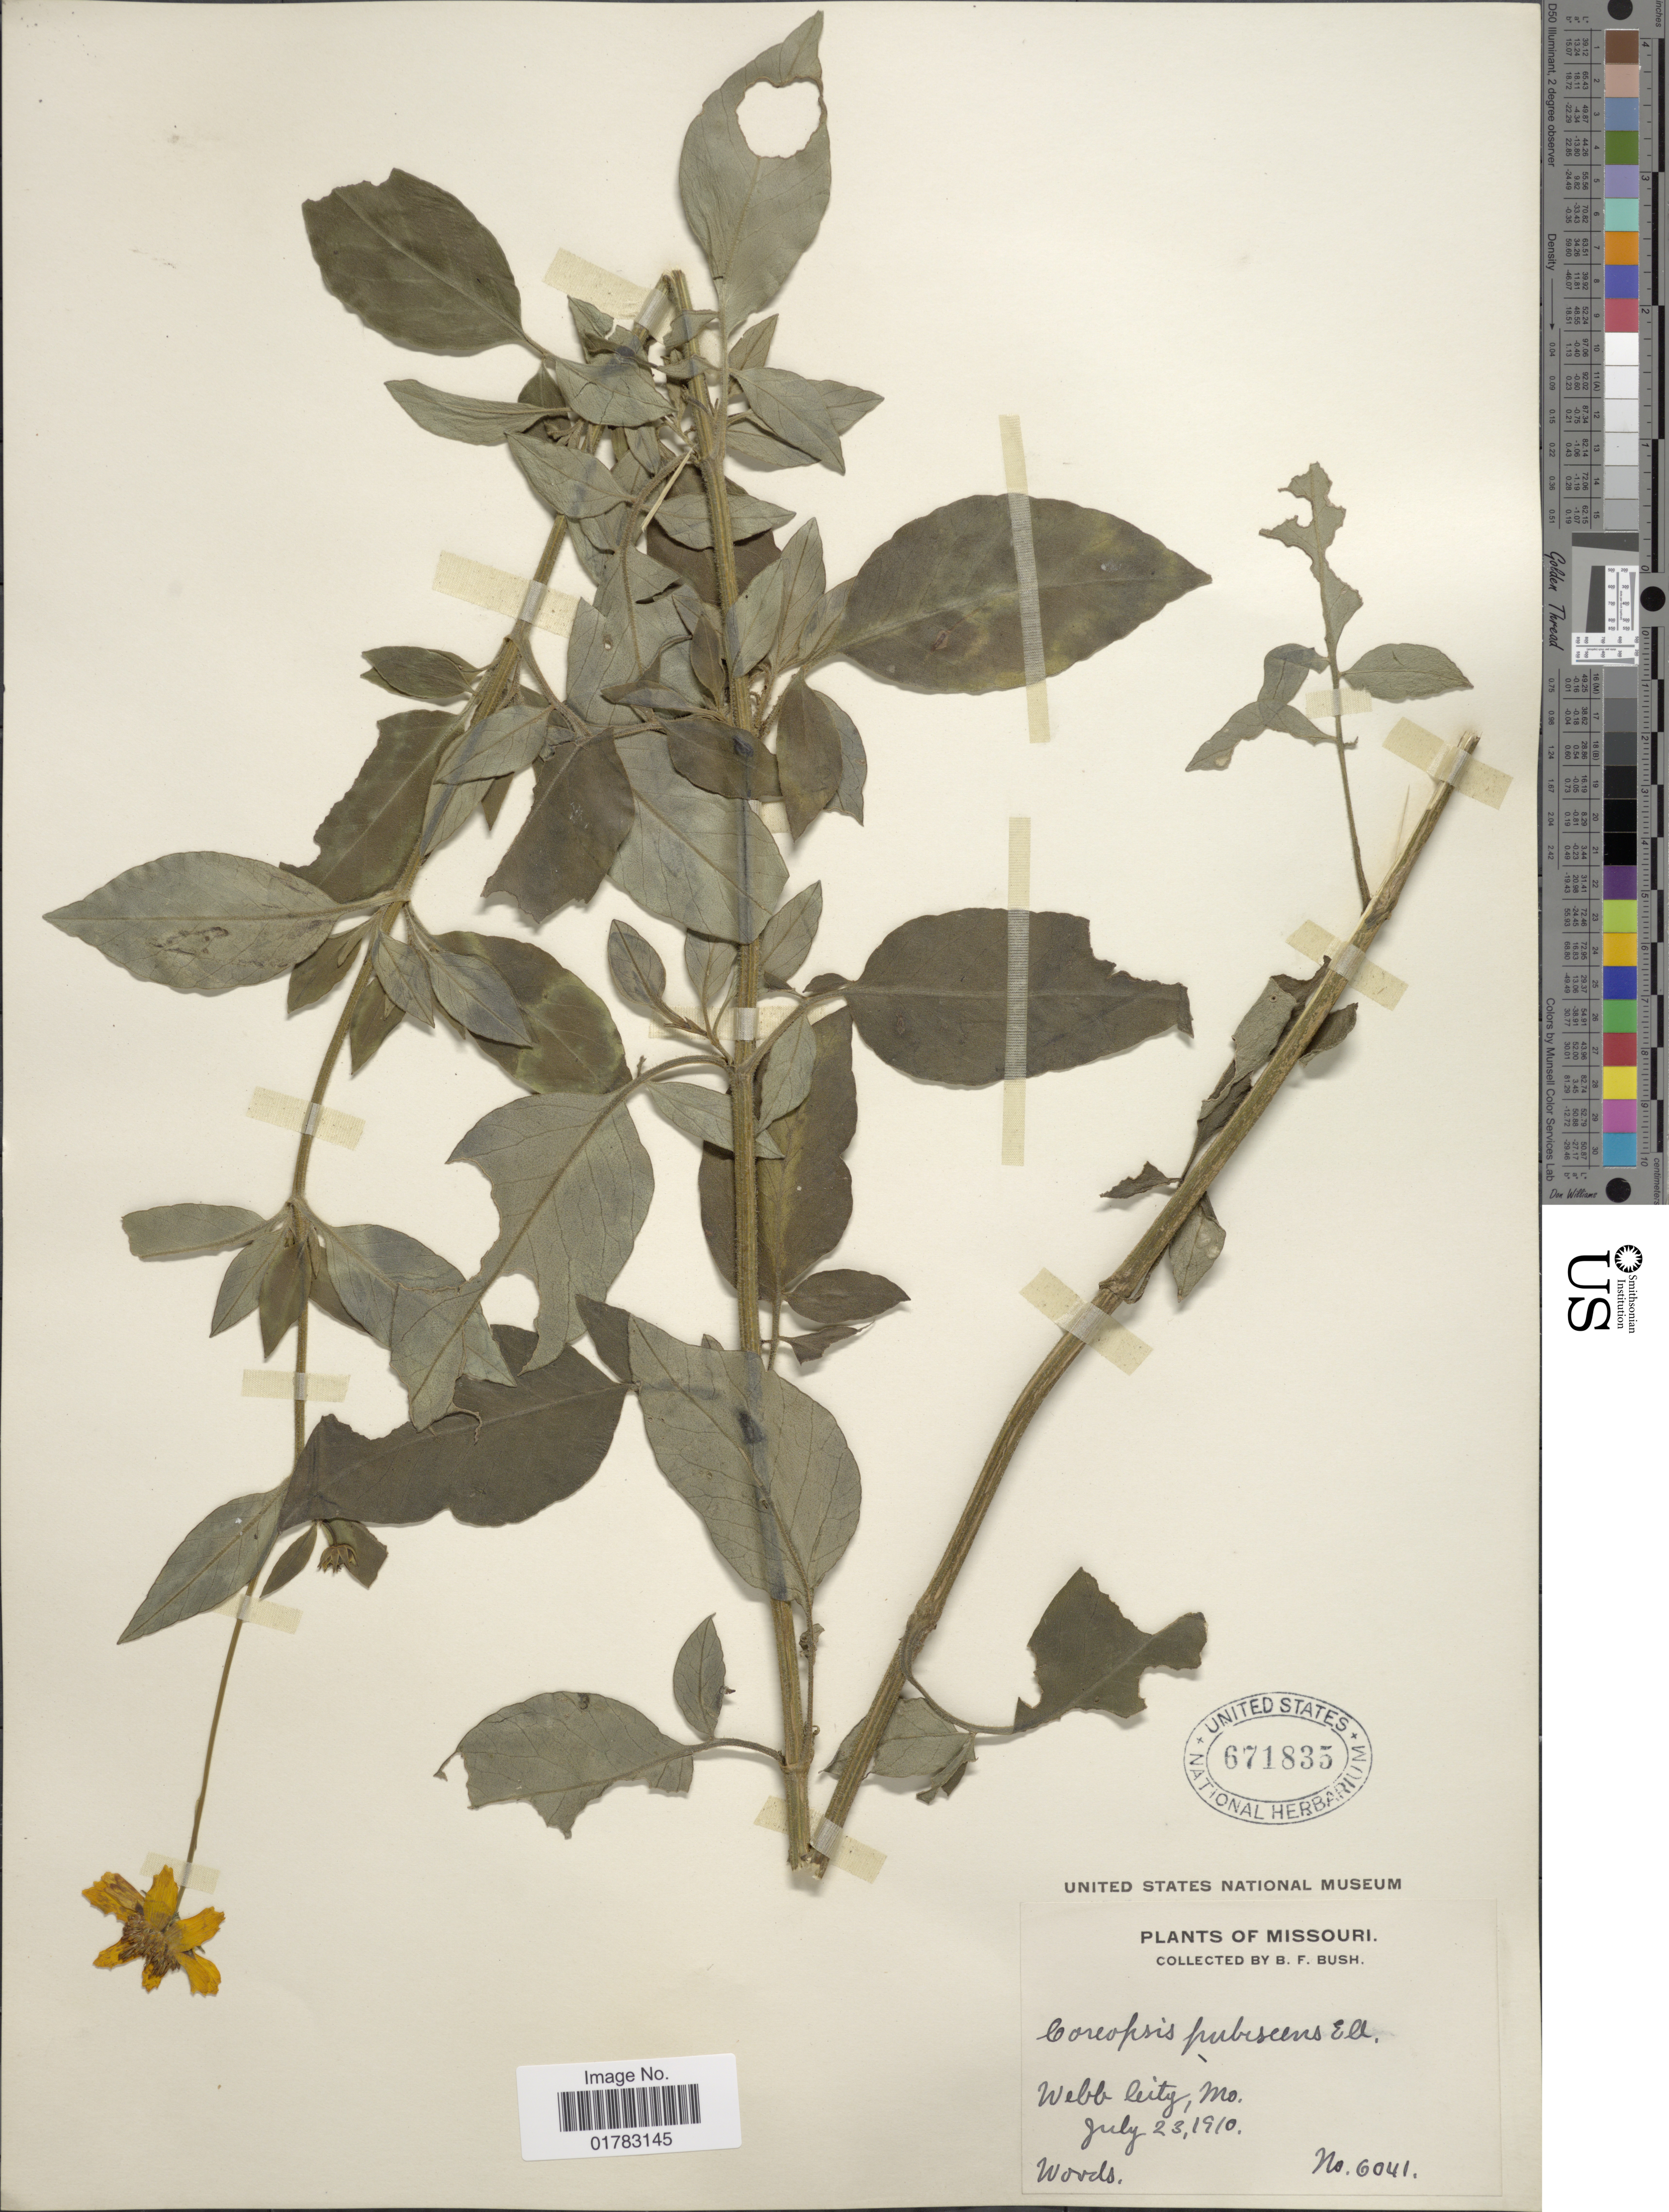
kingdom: Plantae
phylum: Tracheophyta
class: Magnoliopsida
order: Asterales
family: Asteraceae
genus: Coreopsis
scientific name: Coreopsis pubescens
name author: Elliott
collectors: B. F. Bush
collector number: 6041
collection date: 1910-07-23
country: United States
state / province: Missouri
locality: Webb City, woods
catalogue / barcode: US 671835